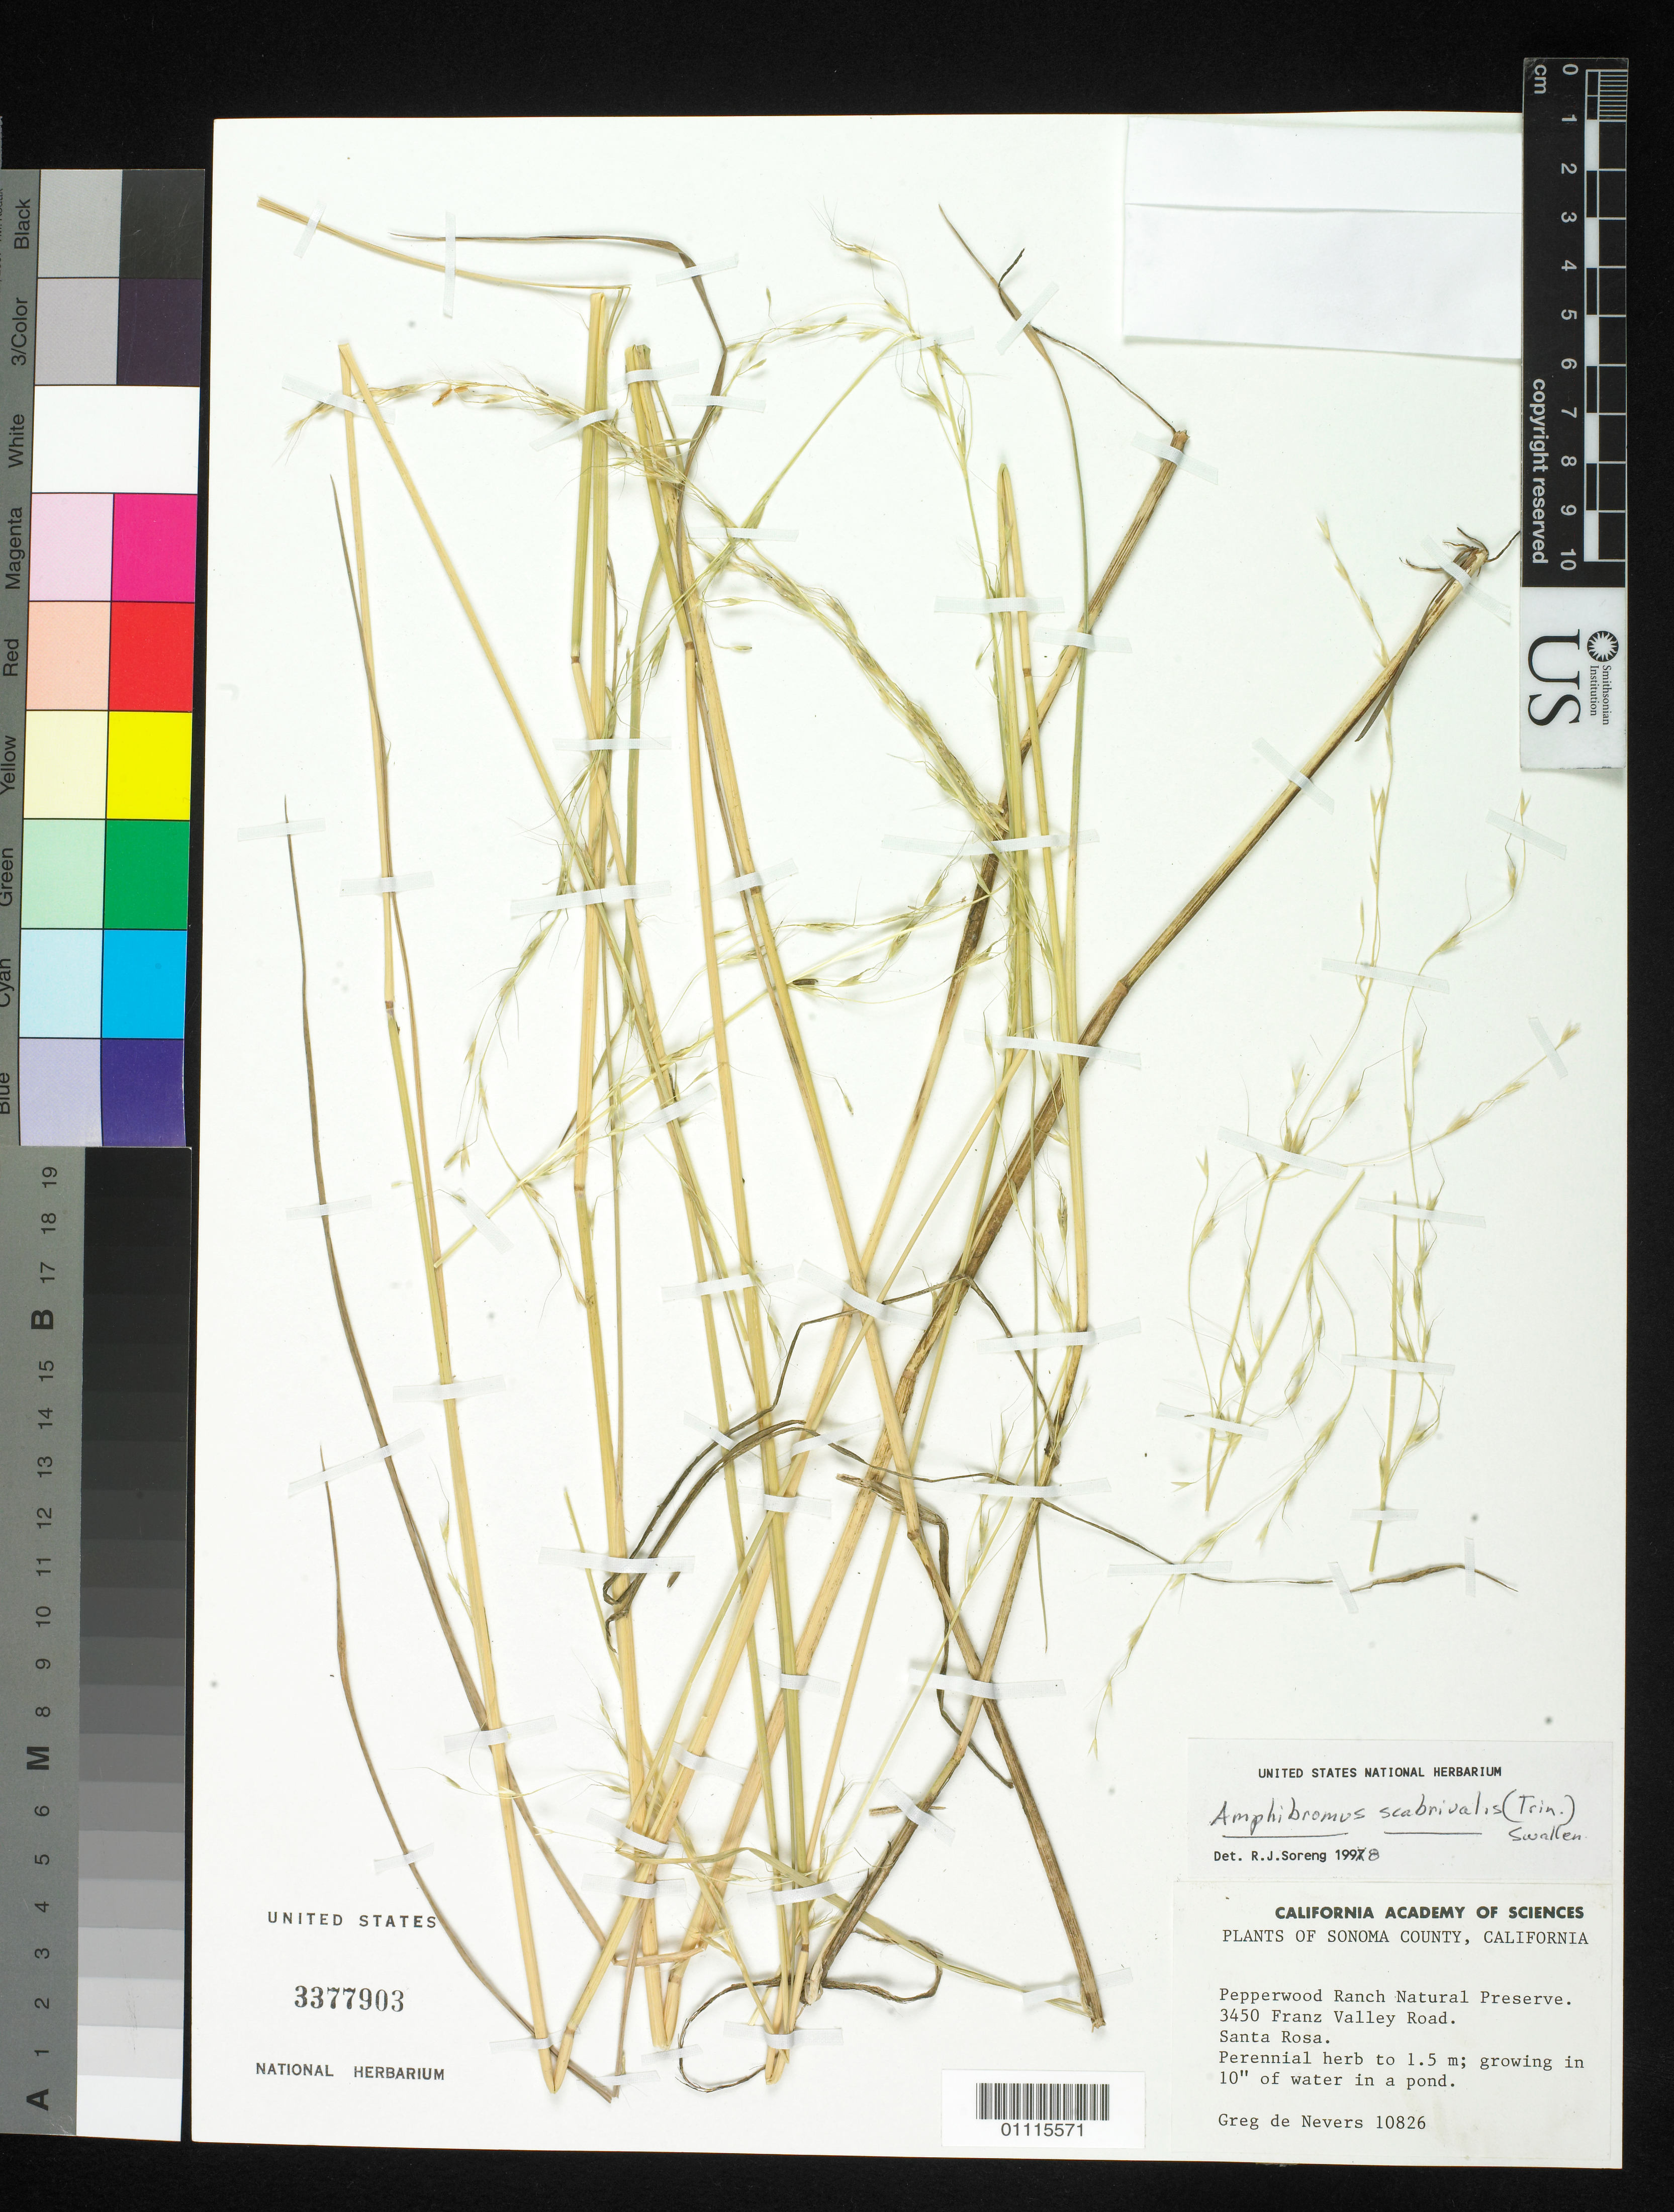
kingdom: Plantae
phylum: Tracheophyta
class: Liliopsida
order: Poales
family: Poaceae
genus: Amphibromus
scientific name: Amphibromus scabrivalvis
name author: (Trin.) Swallen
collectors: G. C. de Nevers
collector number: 10826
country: United States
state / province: California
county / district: Sonoma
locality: Pepperwood Ranch Natural Preserve. 3450 Franz Valley Road, Santa Rosa.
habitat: growing in 10" of water in a pond.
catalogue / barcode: US 3377903